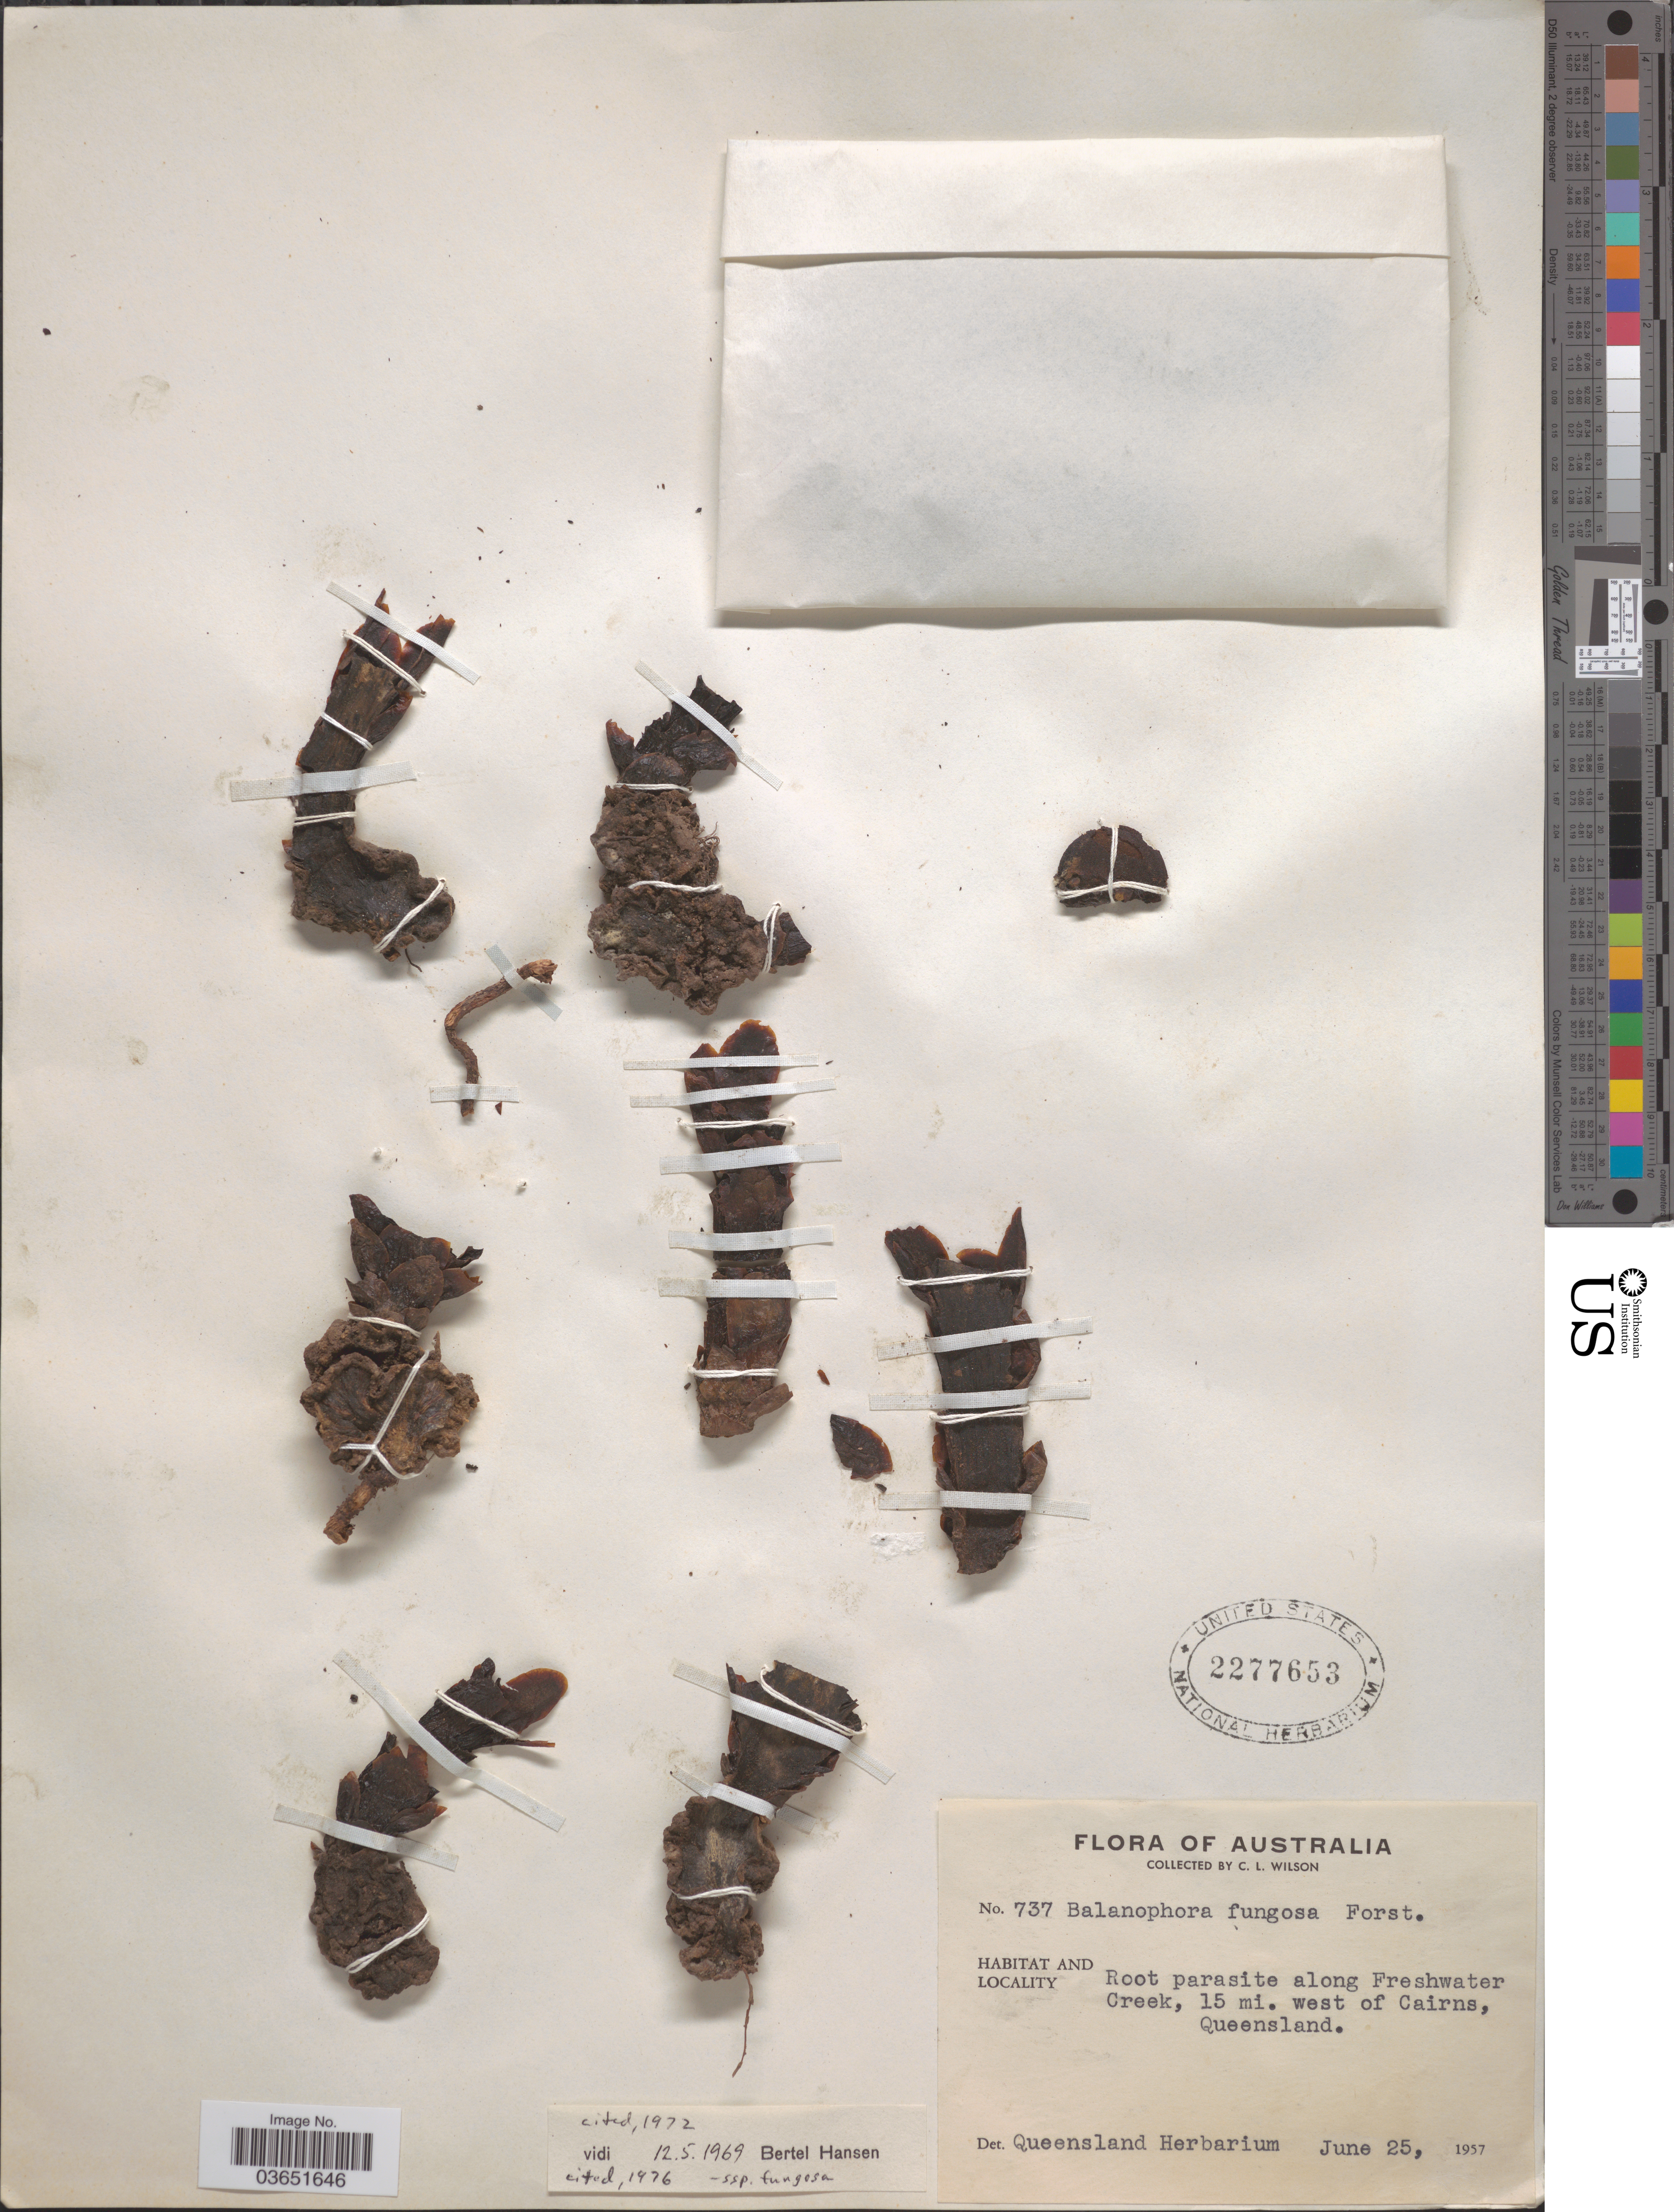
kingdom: Plantae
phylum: Tracheophyta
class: Magnoliopsida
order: Santalales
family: Balanophoraceae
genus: Balanophora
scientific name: Balanophora fungosa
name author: J.R. Forst. & G. Forst.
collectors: C. L. Wilson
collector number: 737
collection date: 1957-06-25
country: Australia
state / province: Queensland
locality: Along Freshwater Creek, 15 mi. west of Cairns.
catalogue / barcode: US 2277653